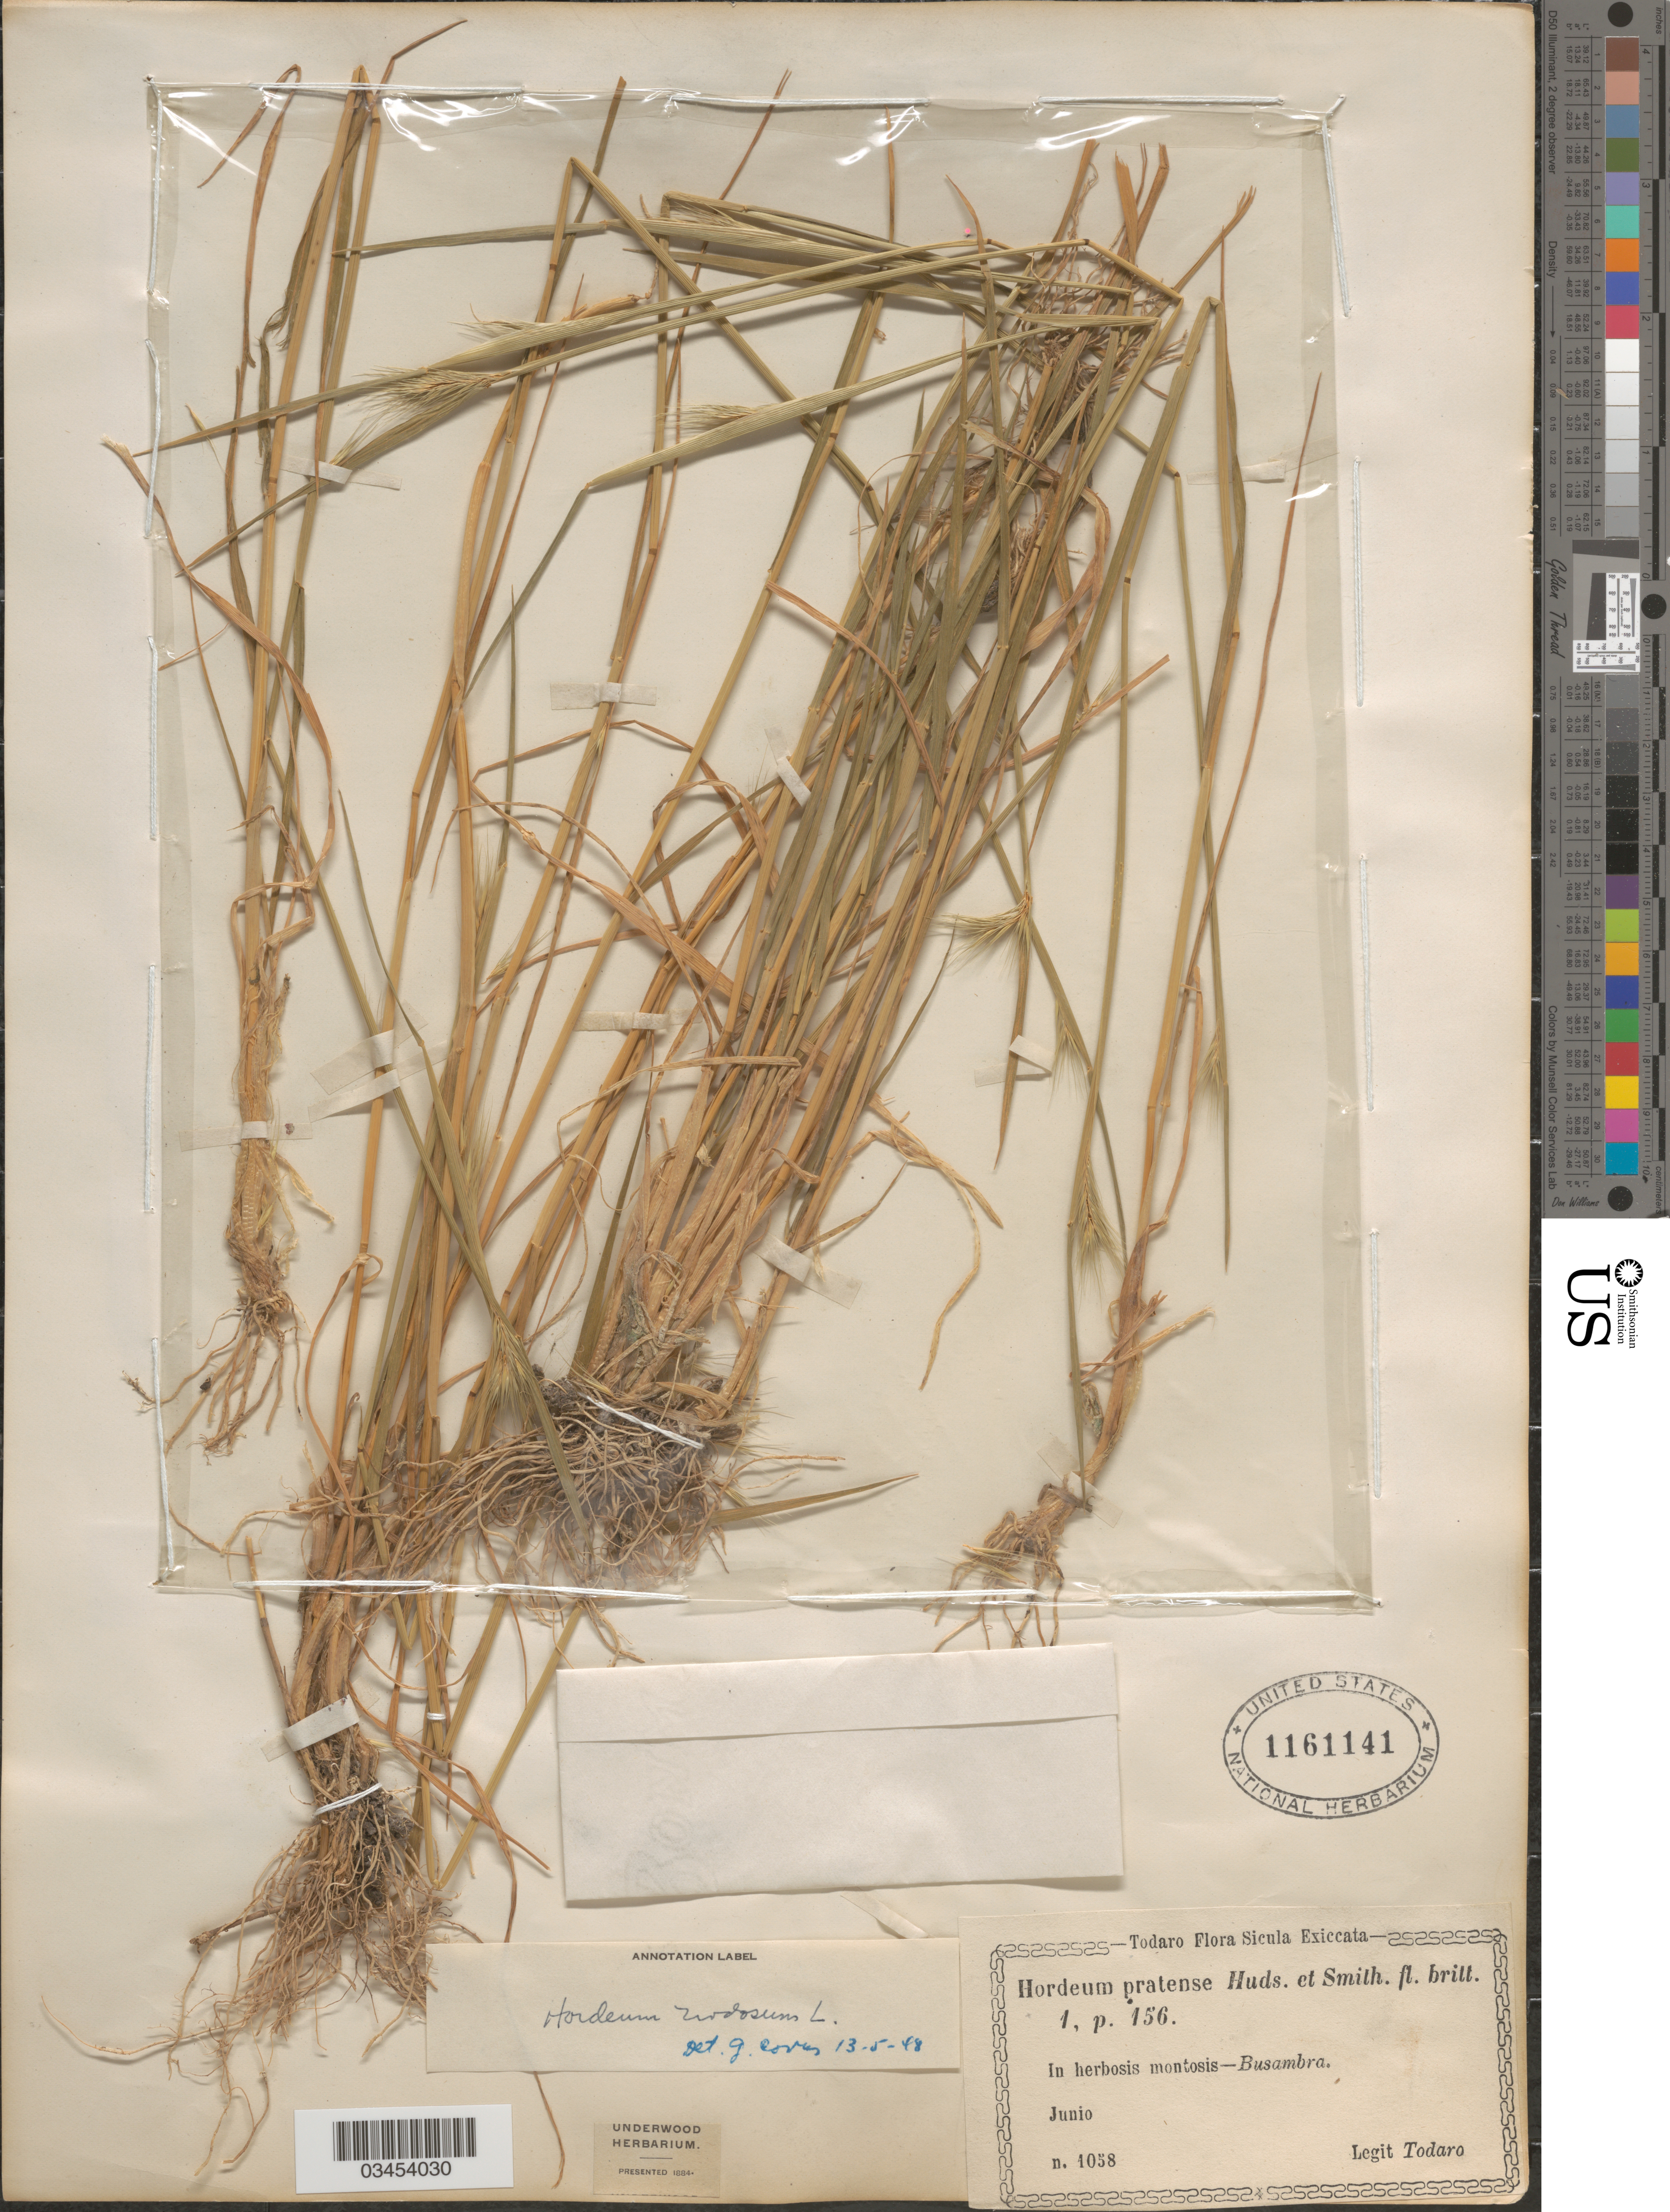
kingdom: Plantae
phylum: Tracheophyta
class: Liliopsida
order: Poales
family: Poaceae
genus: Hordeum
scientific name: Hordeum secalinum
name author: Schreb.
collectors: Todaro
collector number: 1058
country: Italy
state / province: Siciliana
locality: Sicula. In herbosis montosis-Busambra.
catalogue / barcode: US 1161141